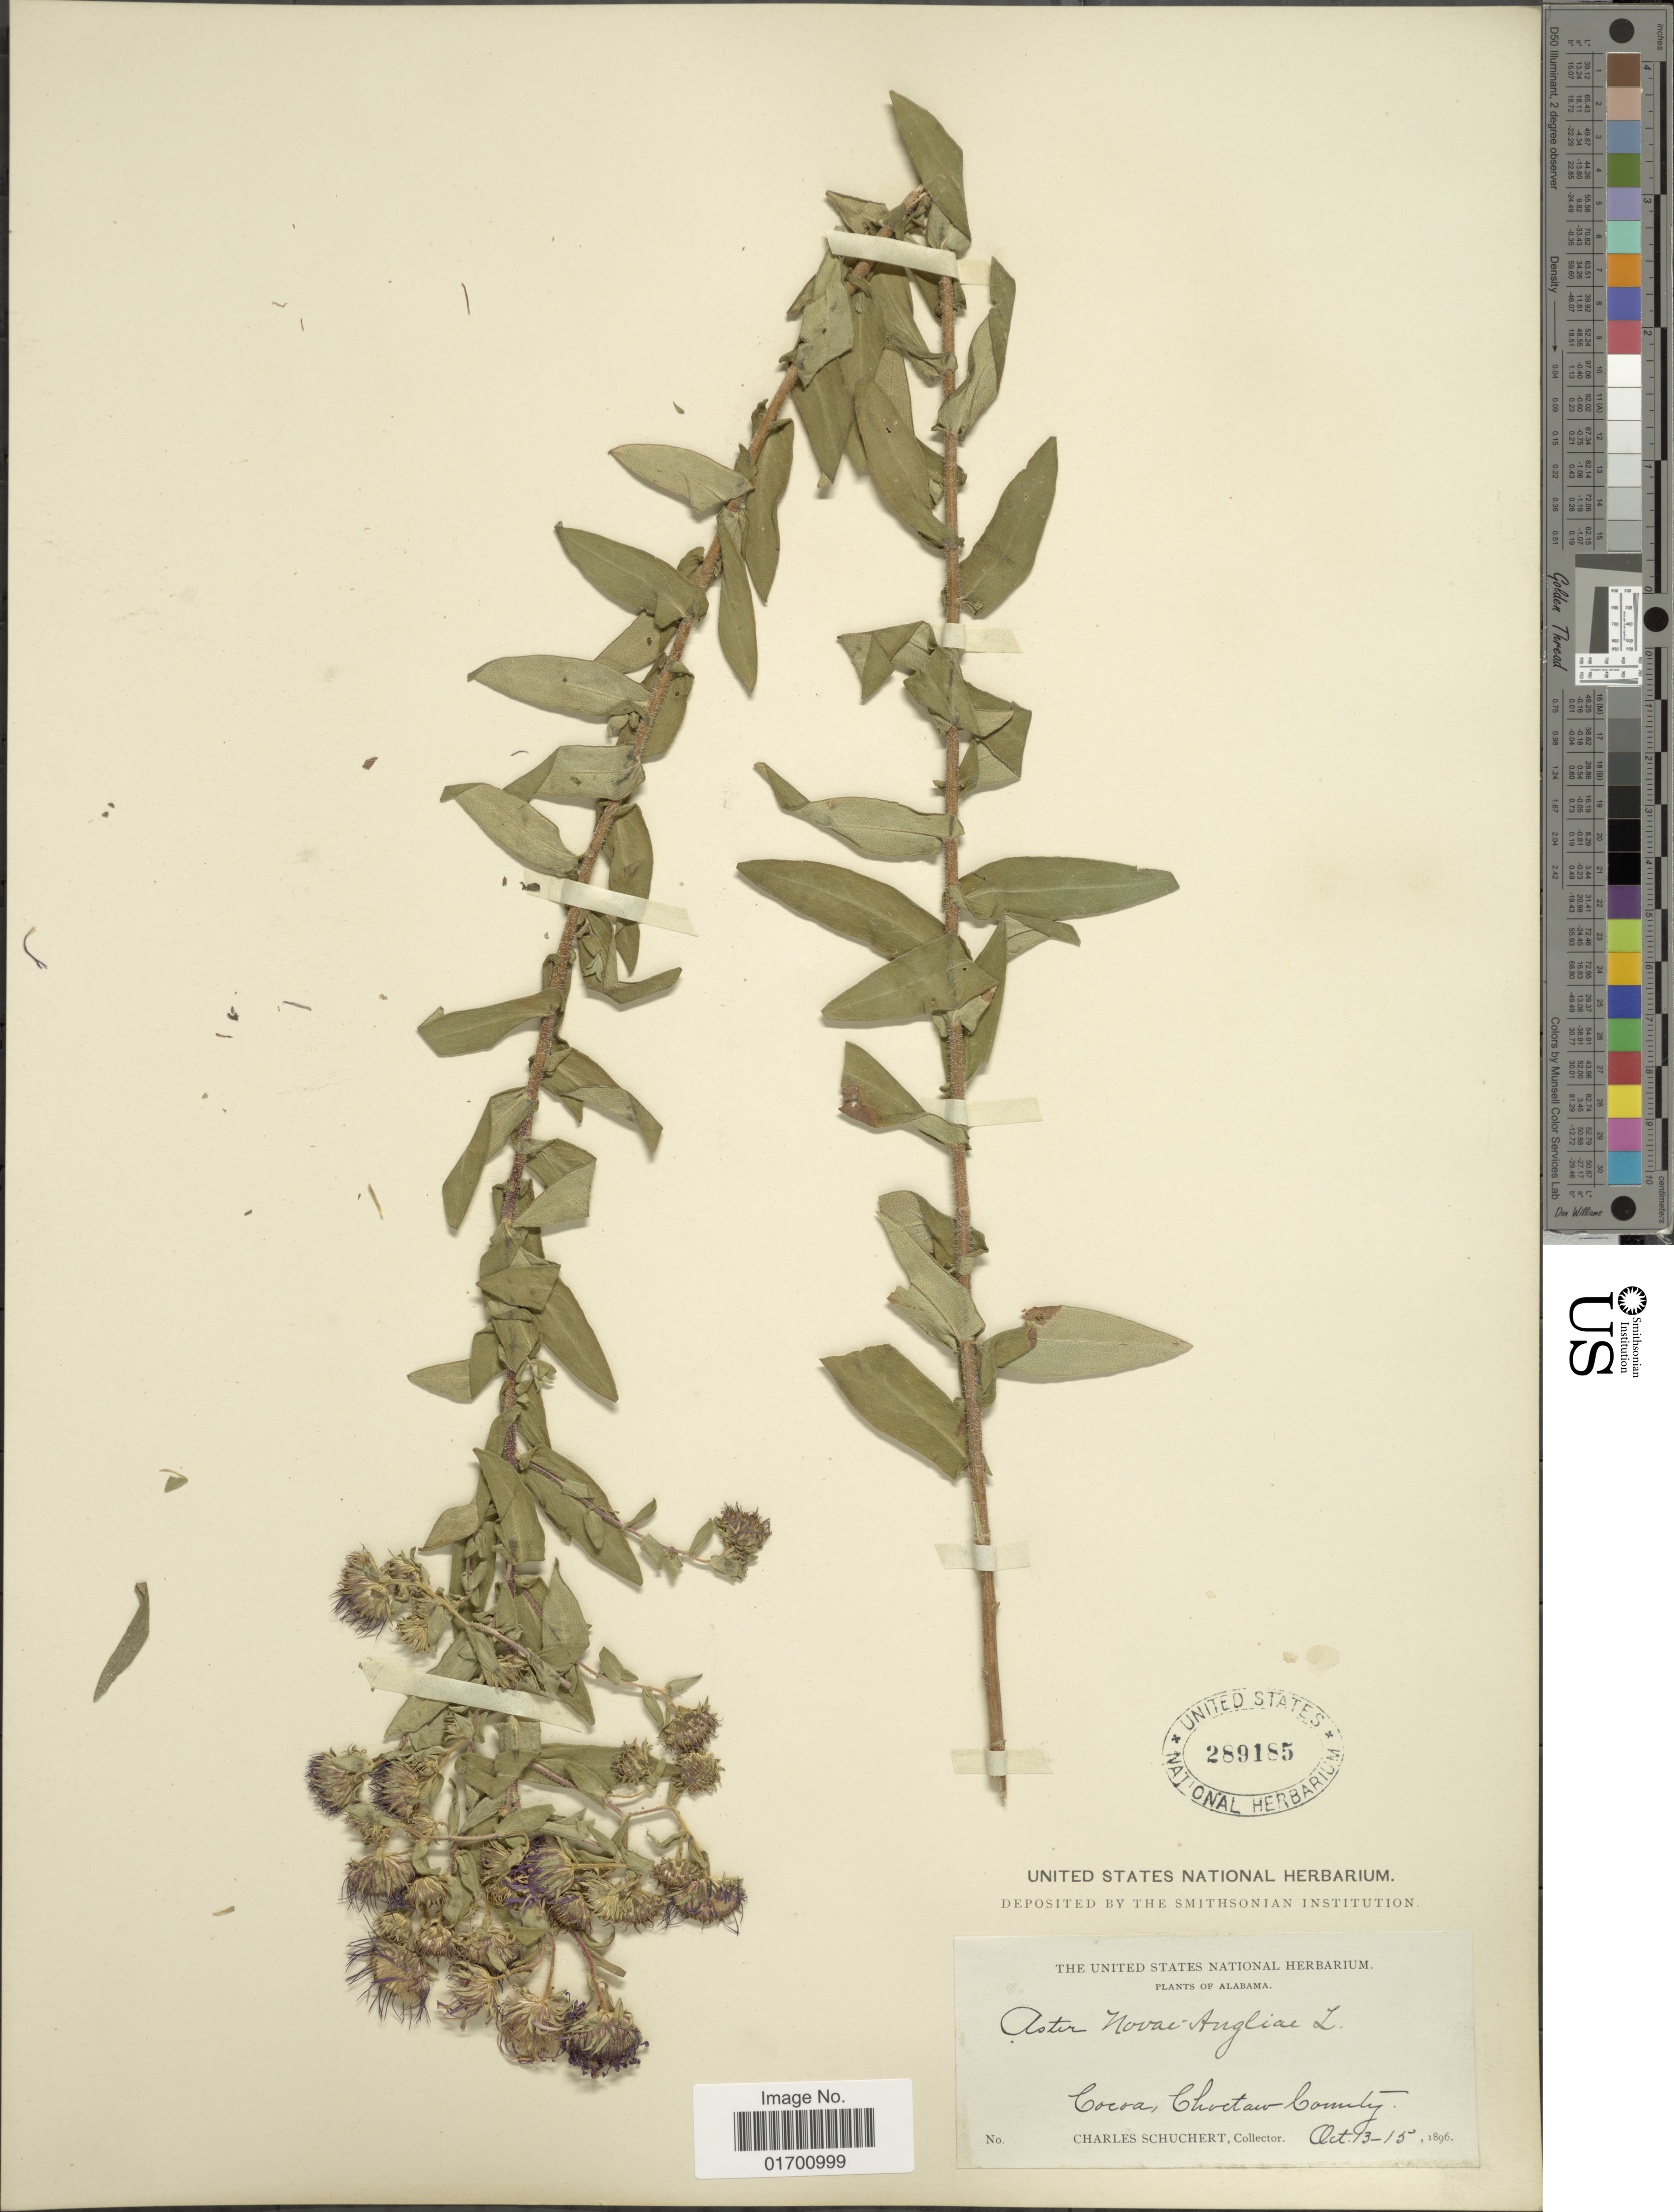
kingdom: Plantae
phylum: Tracheophyta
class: Magnoliopsida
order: Asterales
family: Asteraceae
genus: Symphyotrichum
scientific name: Symphyotrichum novae-angliae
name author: (L.) G.L. Nesom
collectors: C. Schuchert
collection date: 1896-10-13/1896-10-15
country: United States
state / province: Alabama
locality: Cocoa, Choctaw County.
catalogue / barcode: US 289185